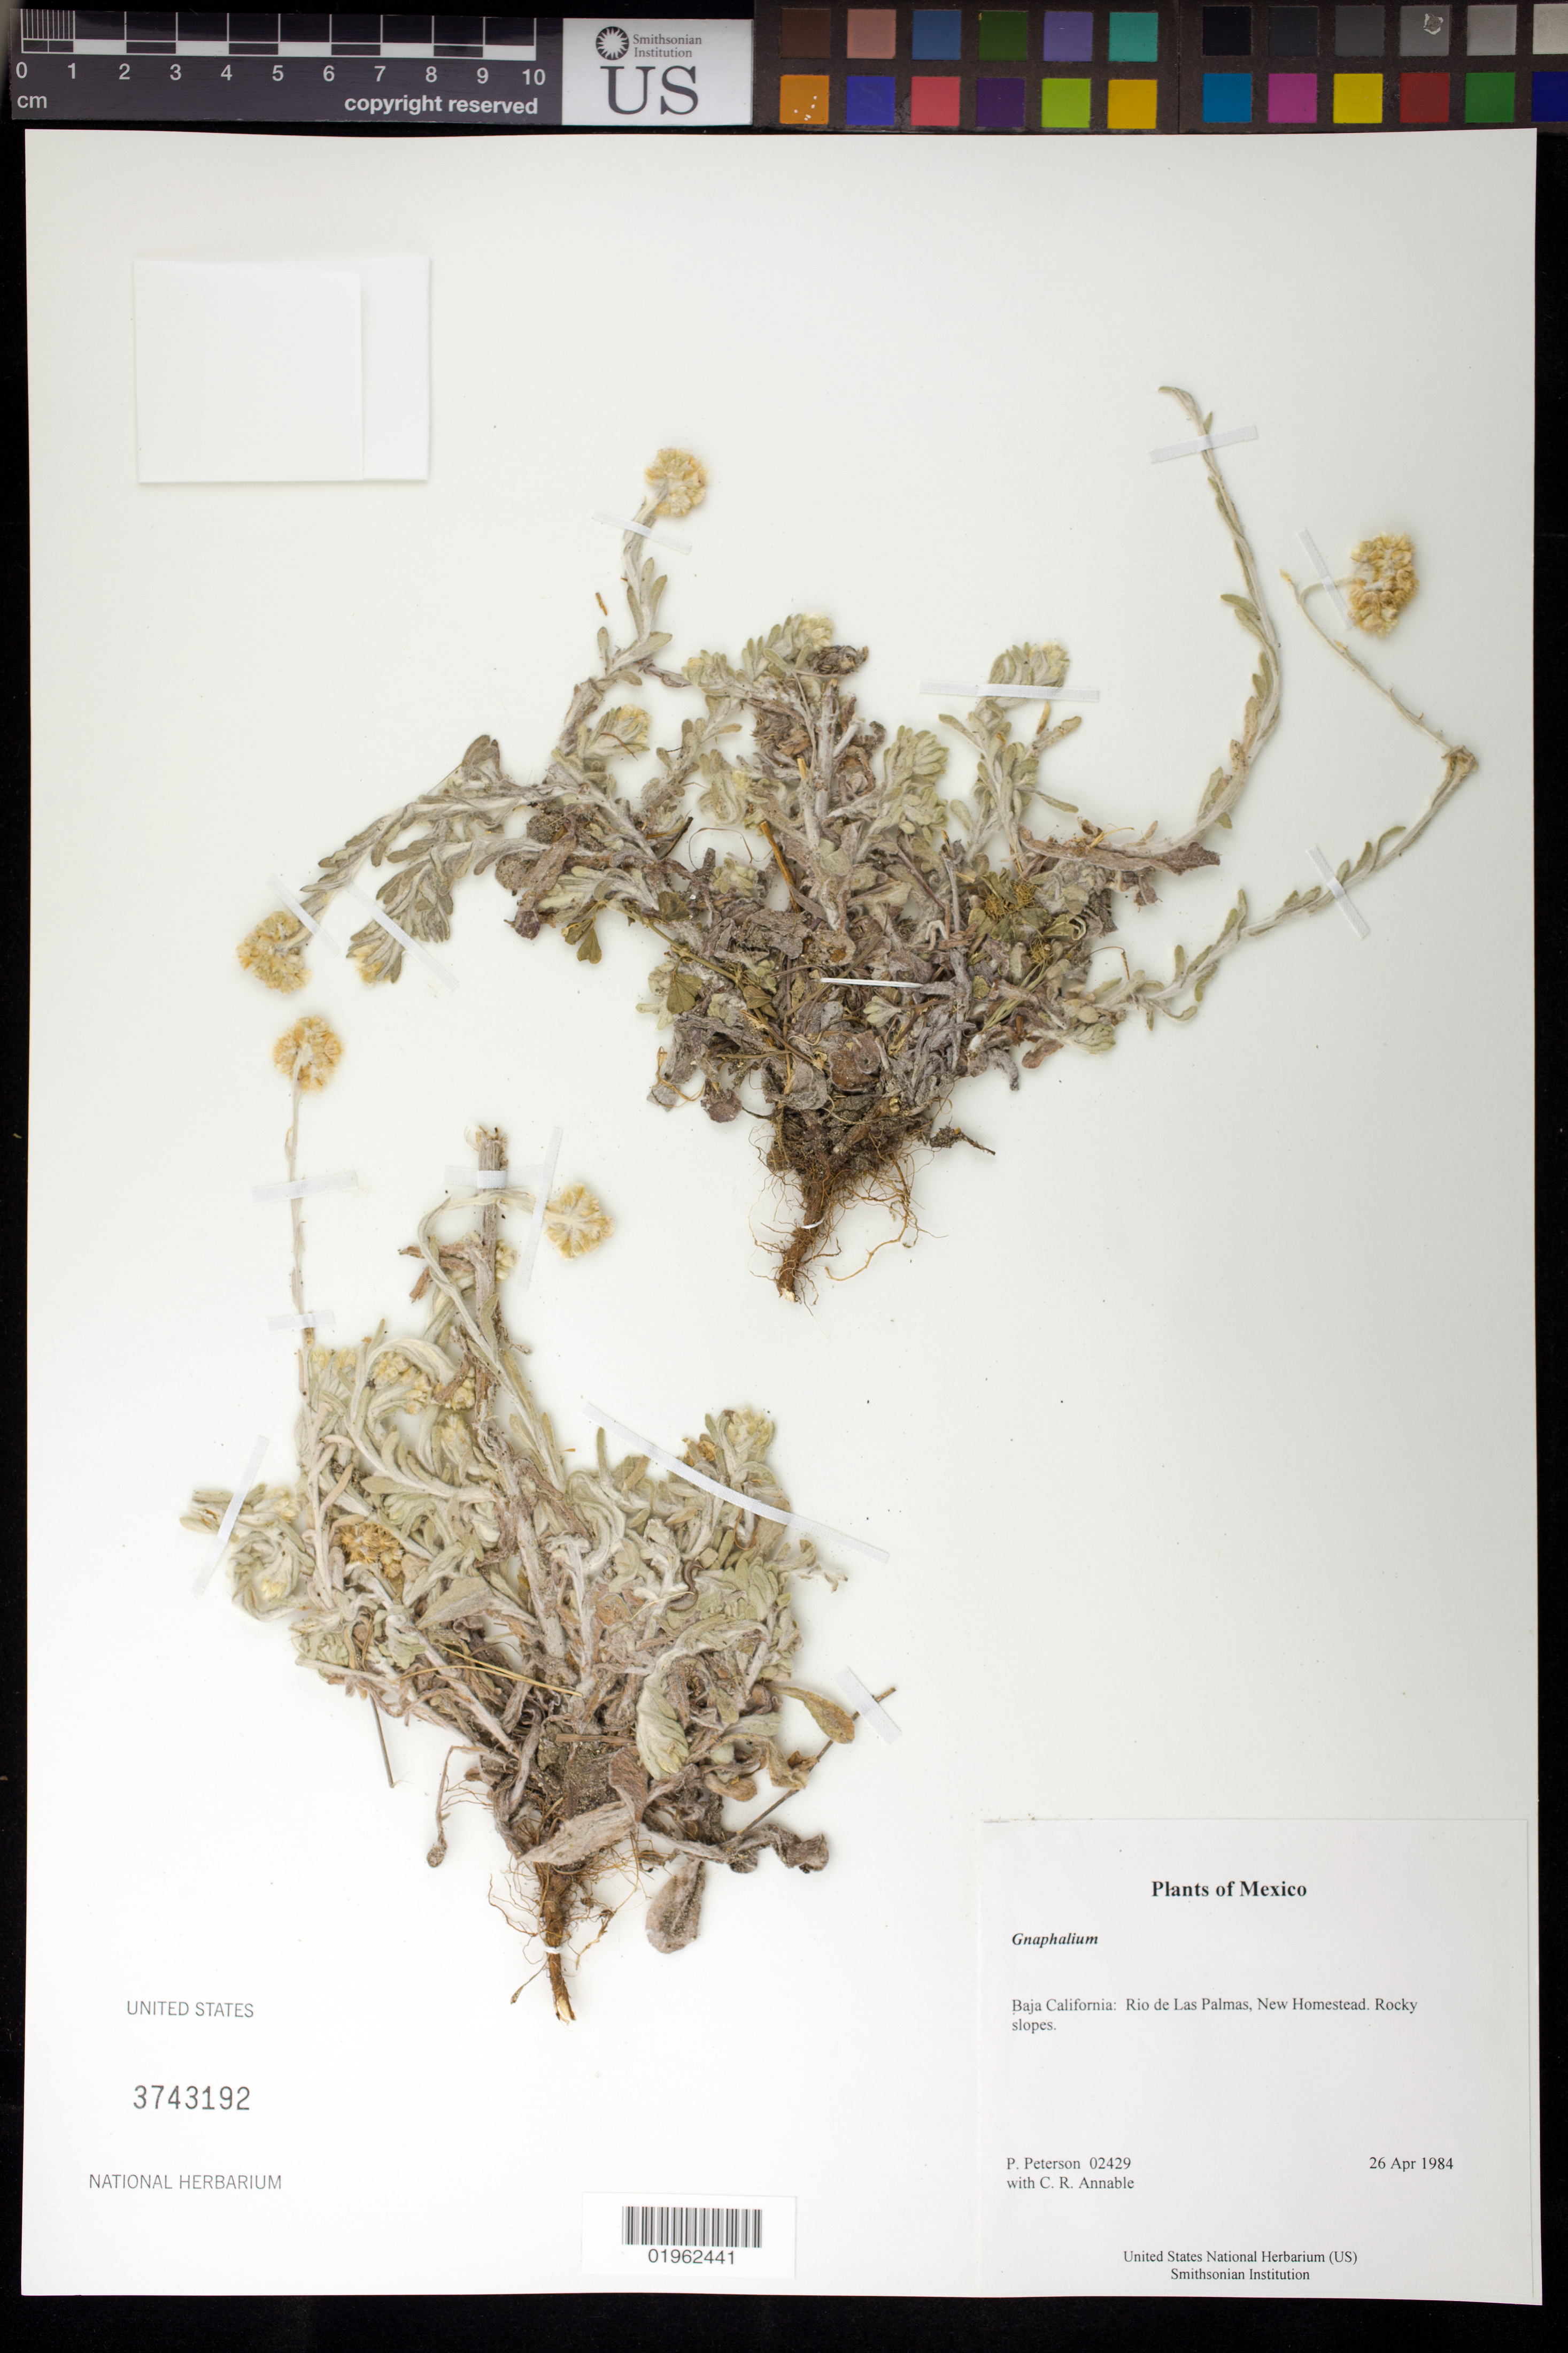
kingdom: Plantae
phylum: Tracheophyta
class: Magnoliopsida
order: Asterales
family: Asteraceae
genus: Gnaphalium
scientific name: Gnaphalium sp.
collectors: P. M. Peterson & C. R. Annable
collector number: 02429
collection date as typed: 26 Apr 1984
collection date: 1984-04-26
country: Mexico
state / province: Baja California Norte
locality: Rio de Las Palmas, New Homestead.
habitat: Rocky slopes.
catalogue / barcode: US 3743192